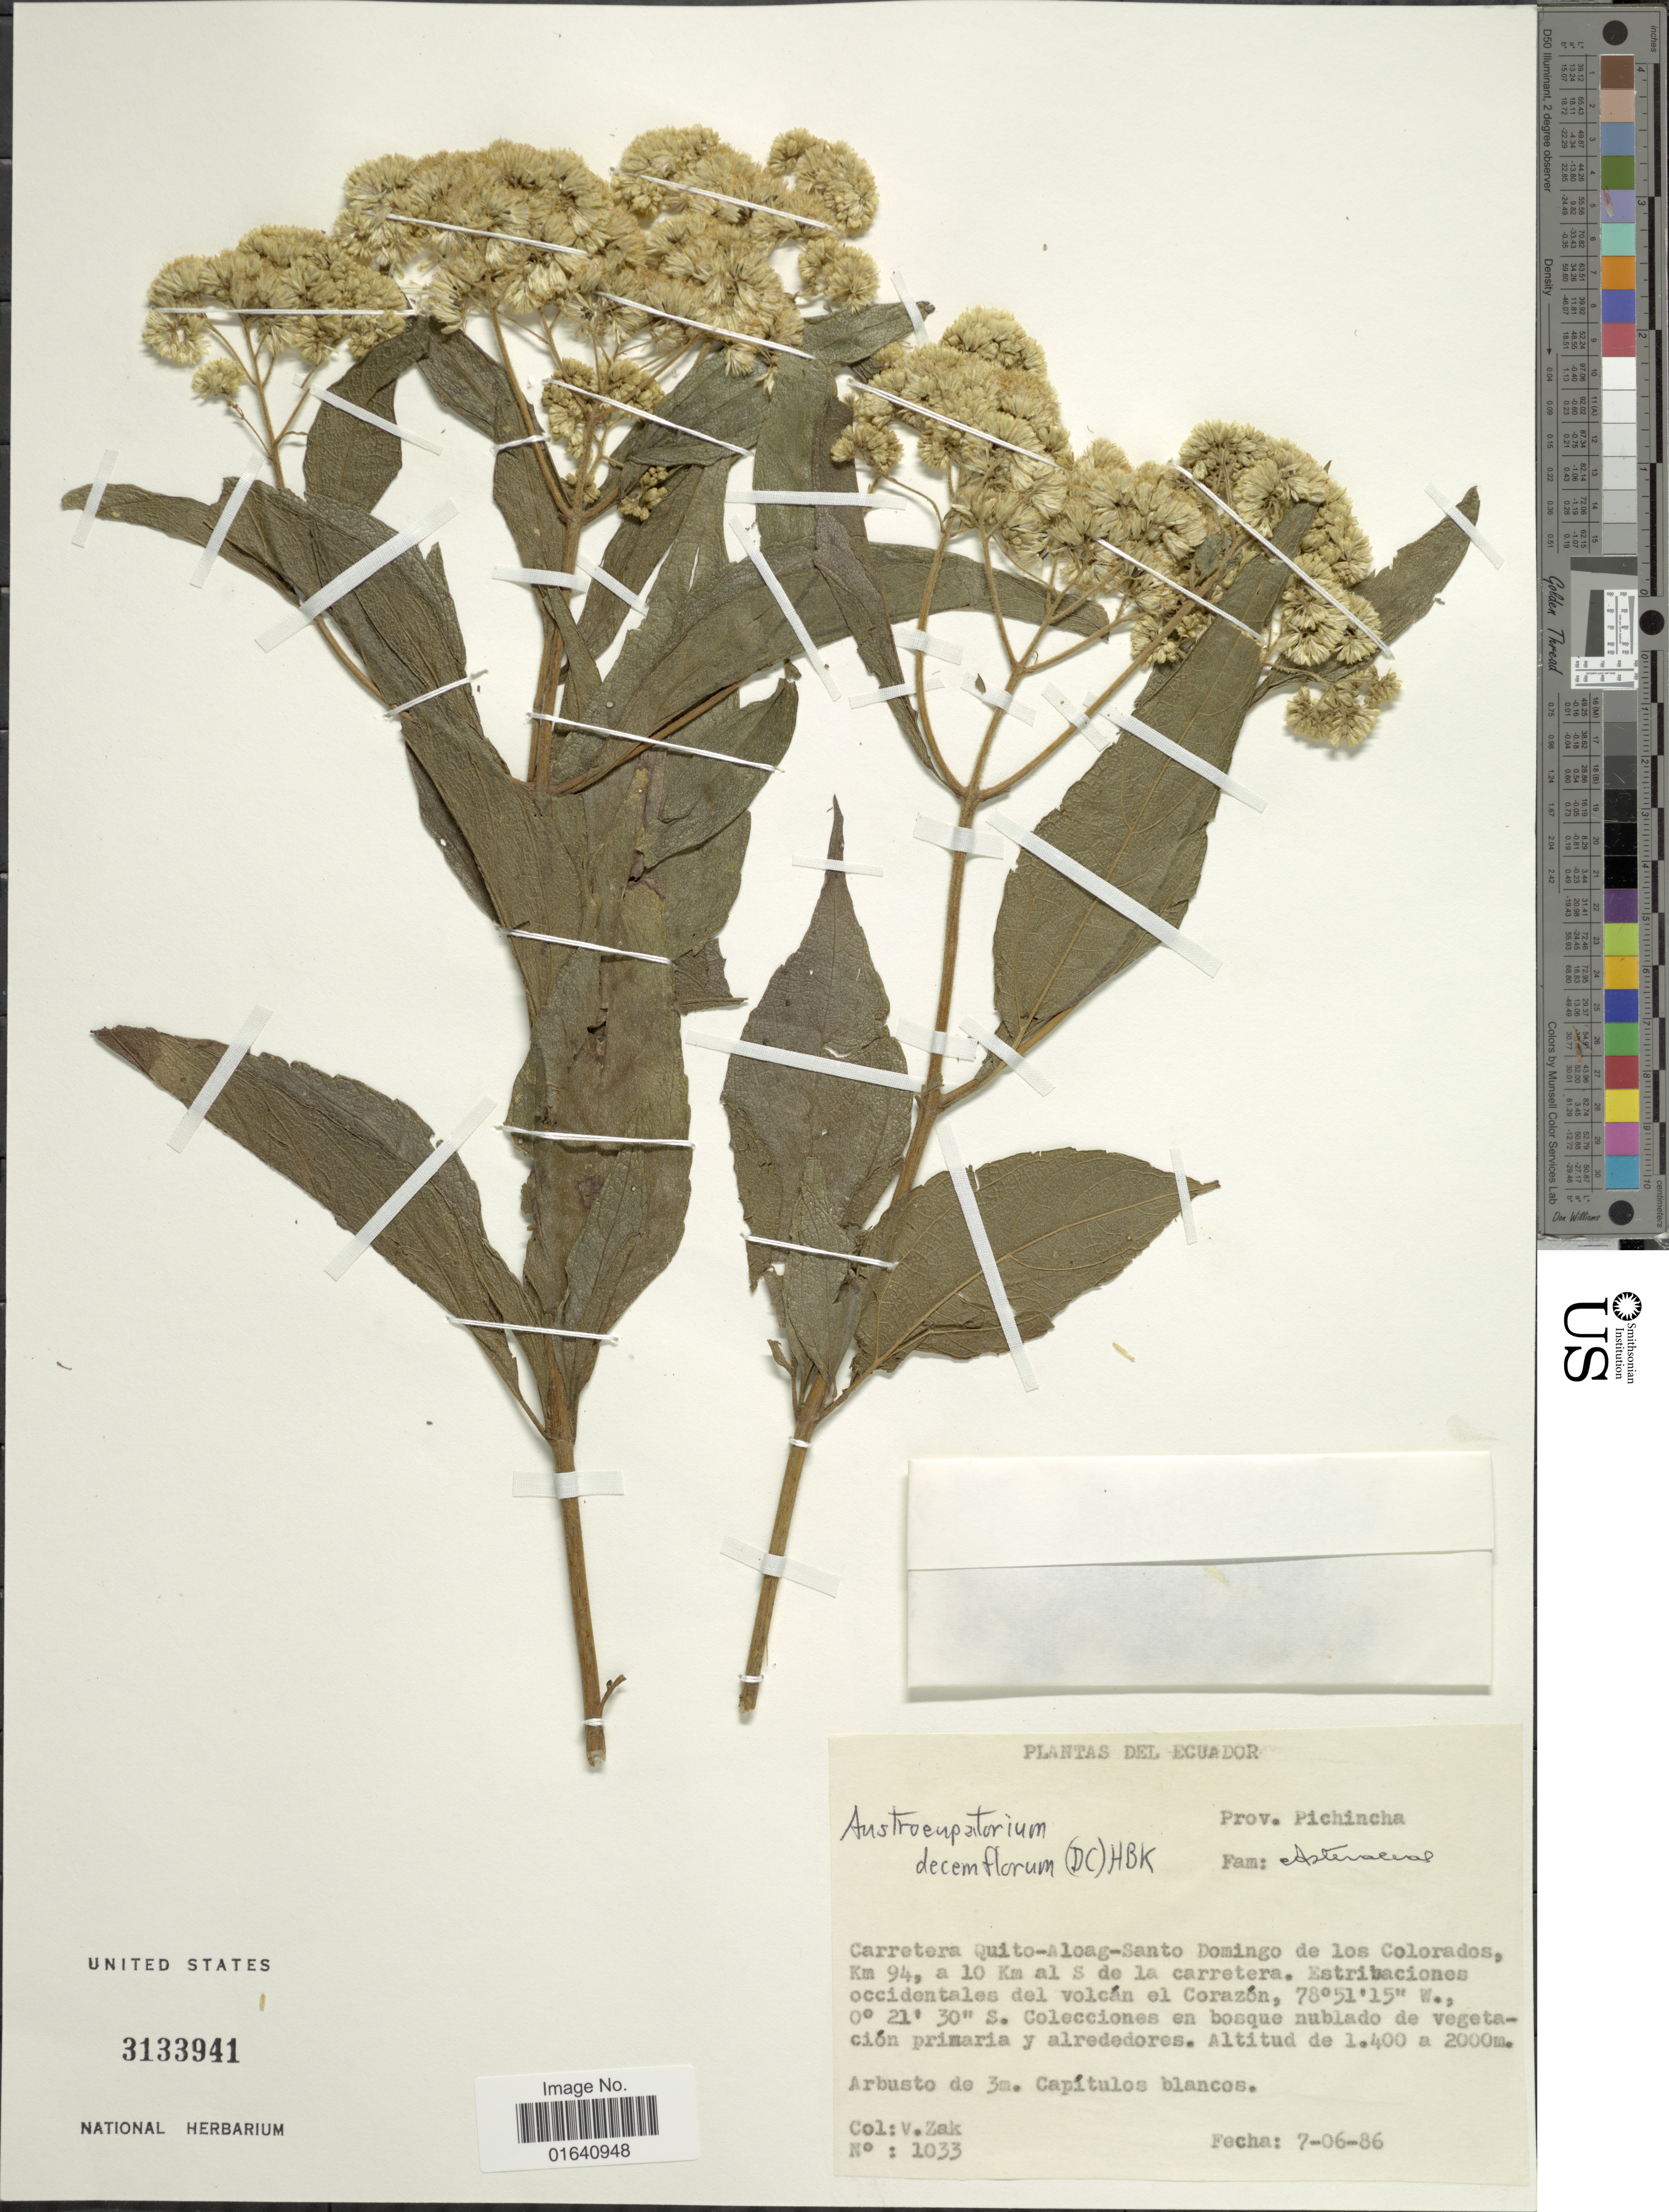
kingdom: Plantae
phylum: Tracheophyta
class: Magnoliopsida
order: Asterales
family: Asteraceae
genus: Austroeupatorium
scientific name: Austroeupatorium decemflorum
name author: (DC.) R.M. King & H. Rob.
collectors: V. Zak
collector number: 1033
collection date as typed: Transcribed d/m/y: 7/6/86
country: Ecuador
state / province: Pichincha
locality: Carretera Quito-Aloag-Santo Domingo de los Colorados, Km 94, a 10 Km al S de de la carretera. Estribaciones occidentales del volcán el Corazón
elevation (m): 1400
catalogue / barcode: US 3133941